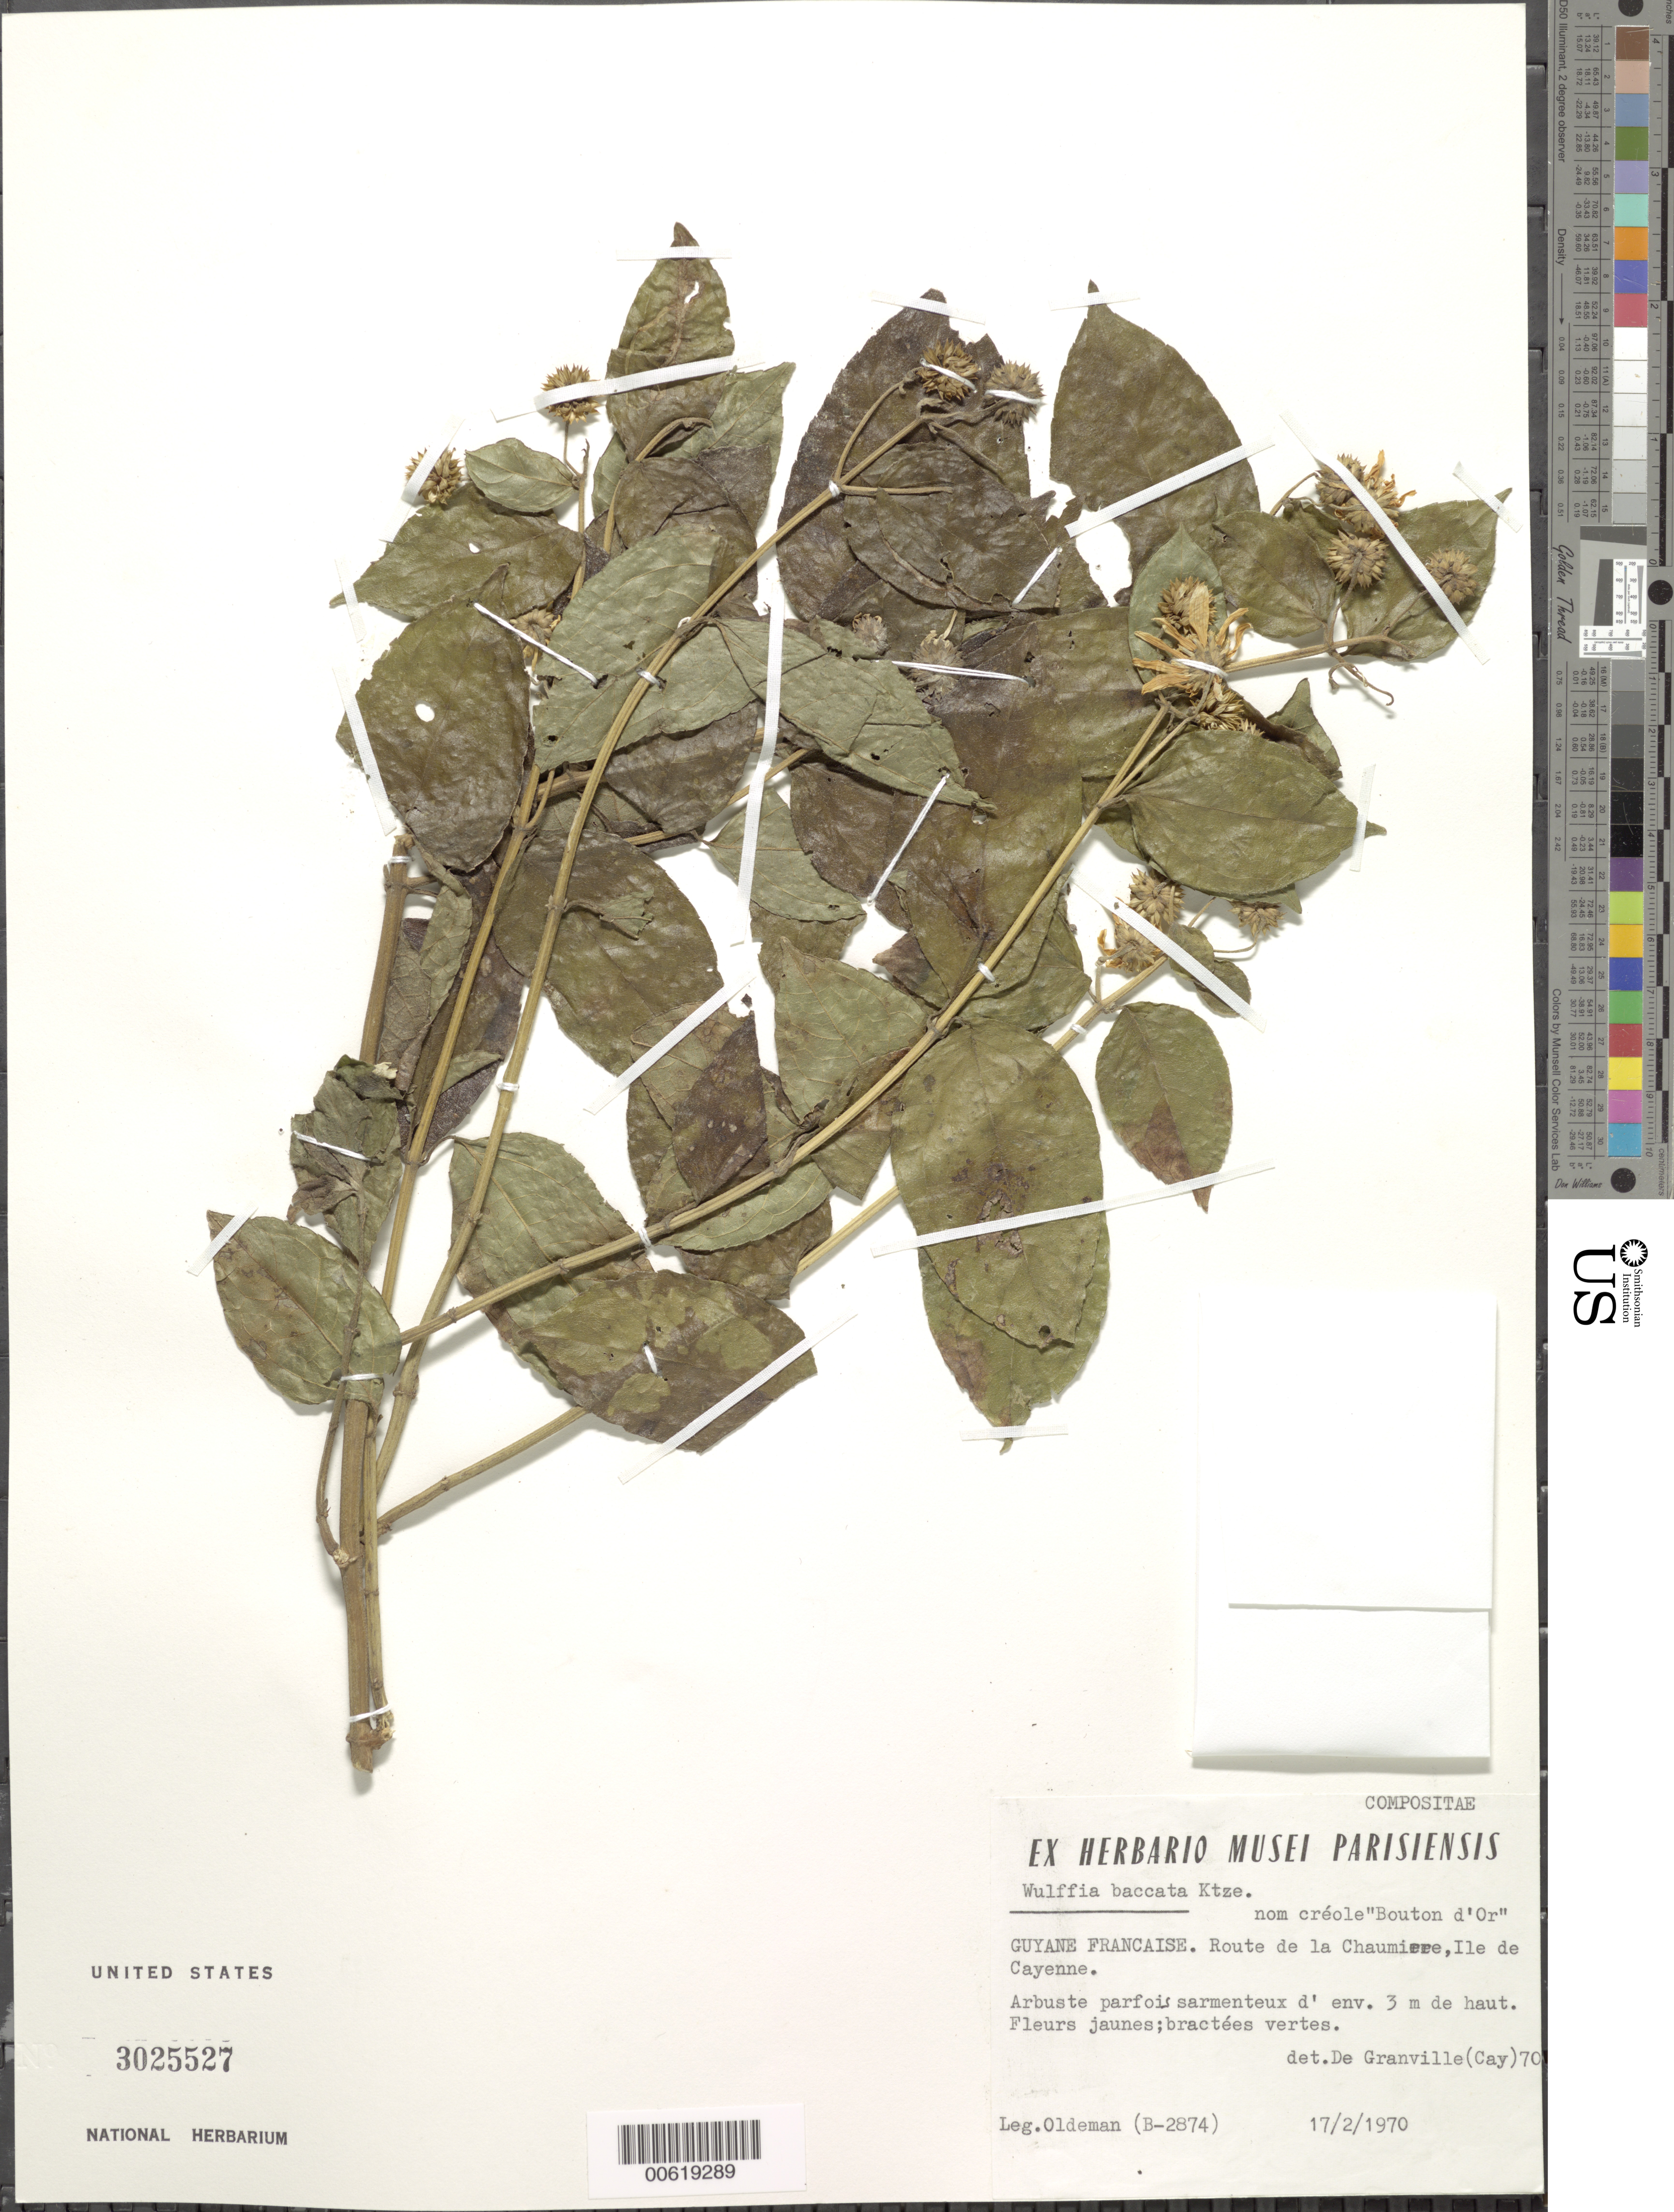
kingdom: Plantae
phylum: Tracheophyta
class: Magnoliopsida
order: Asterales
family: Asteraceae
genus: Wulffia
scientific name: Wulffia baccata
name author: (L. f.) Kuntze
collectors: R. Oldeman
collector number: B 2874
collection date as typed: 17-Feb-70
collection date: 1970-02-17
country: French Guiana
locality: Route de la Chaumiere, Ile de Cayenne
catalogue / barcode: US 3025527